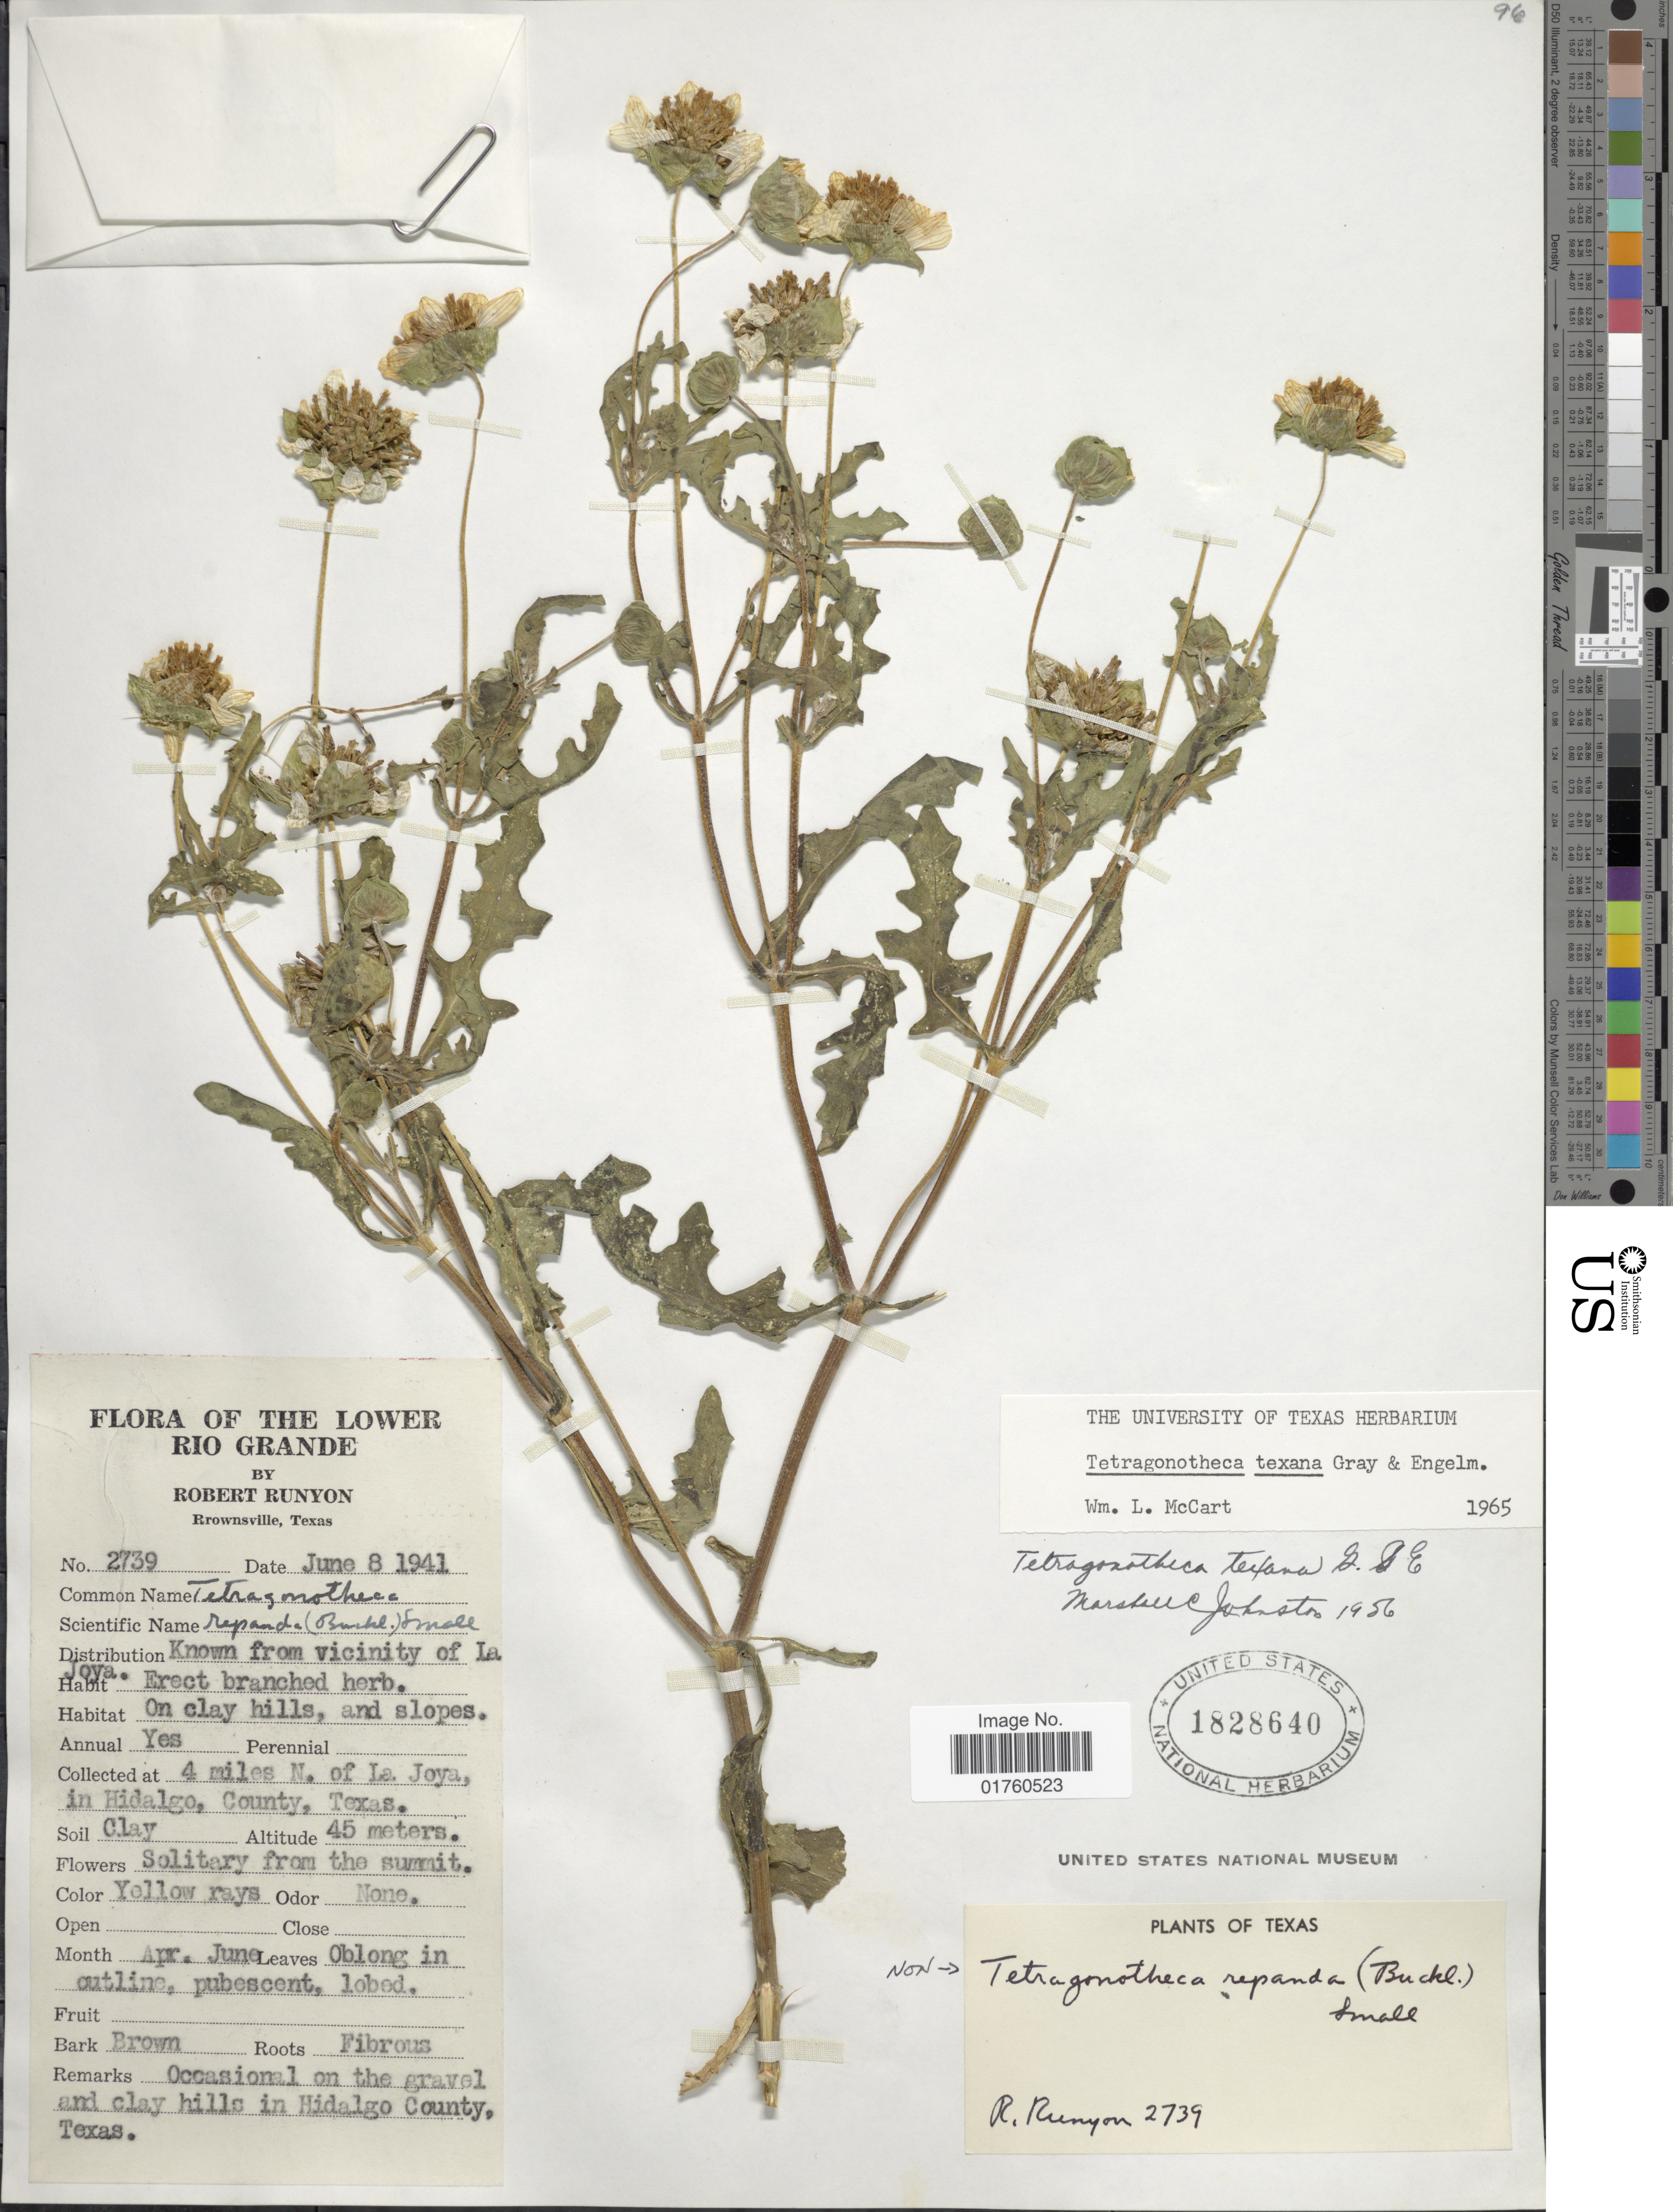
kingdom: Plantae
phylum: Tracheophyta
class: Magnoliopsida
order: Asterales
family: Asteraceae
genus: Tetragonotheca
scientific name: Tetragonotheca texana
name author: A. Gray & Engelm.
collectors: R. Runyon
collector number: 2739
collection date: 1941-06-08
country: United States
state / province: Texas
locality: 4 miles N. of la Joya, in Hidalgo, County, Texas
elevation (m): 45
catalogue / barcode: US 1828640